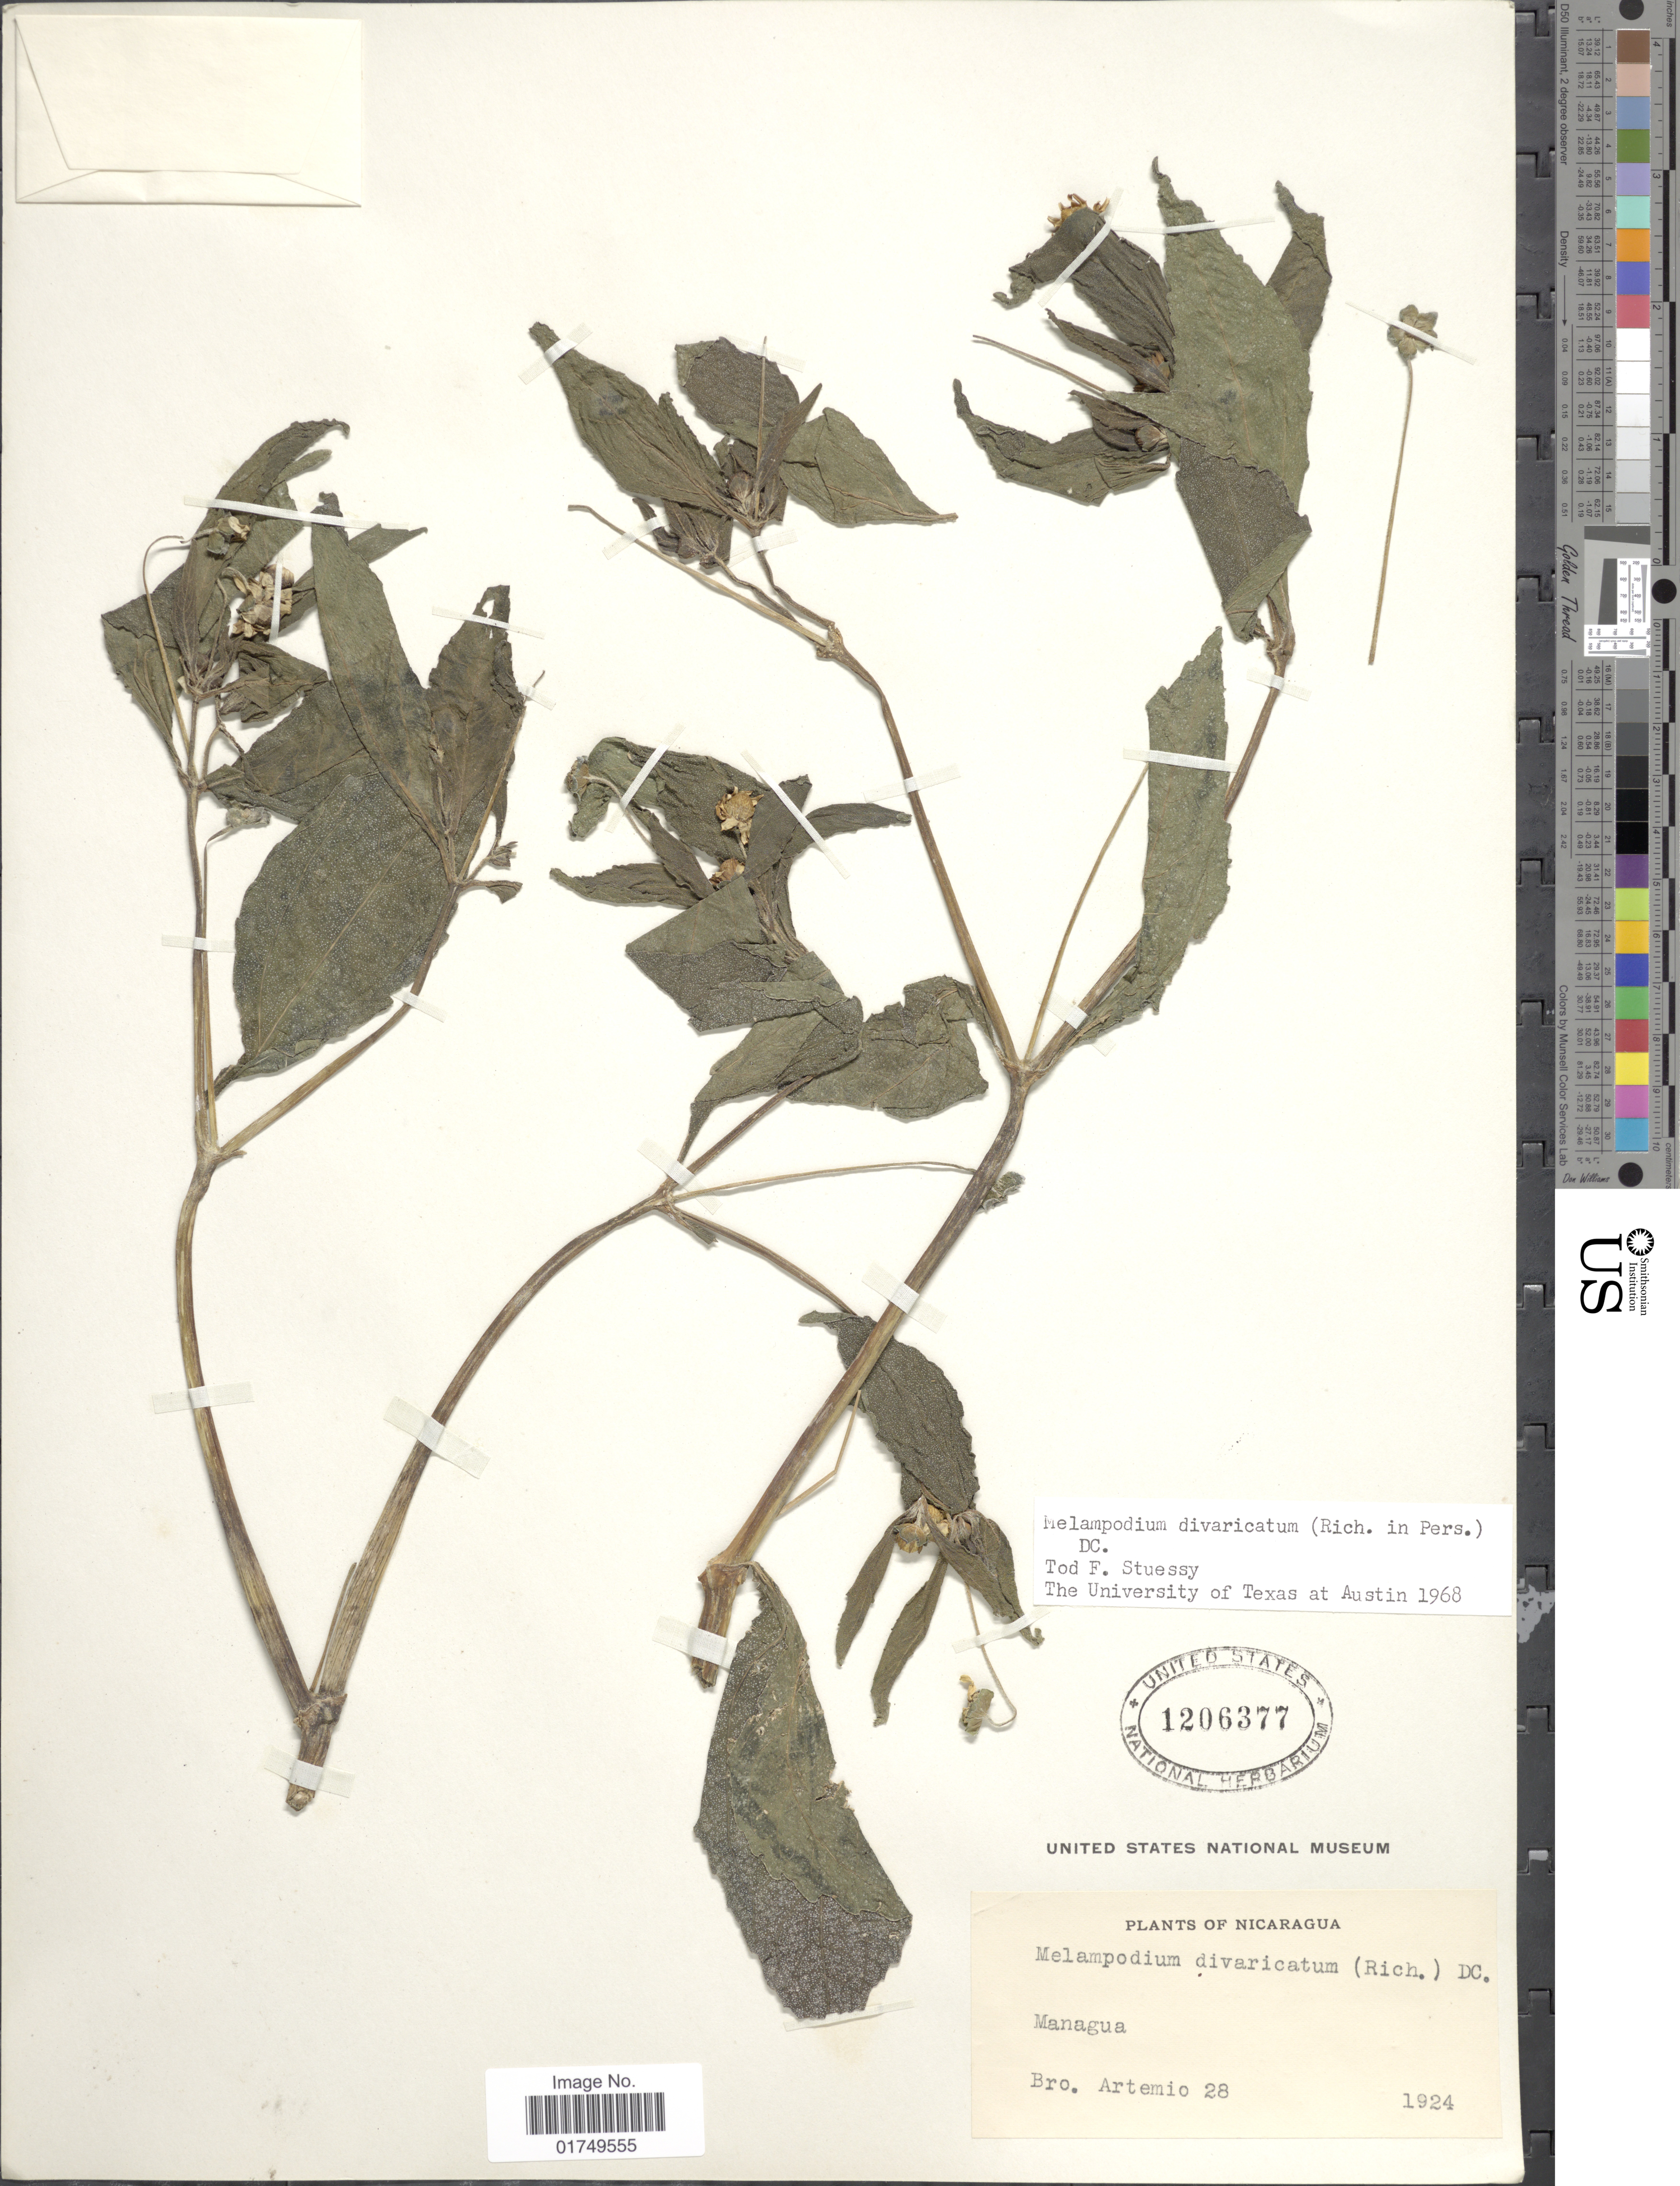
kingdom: Plantae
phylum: Tracheophyta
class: Magnoliopsida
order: Asterales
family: Asteraceae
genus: Melampodium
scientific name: Melampodium divaricatum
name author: (Rich.) DC.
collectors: B. Artemio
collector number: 28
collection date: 1924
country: Nicaragua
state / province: Managua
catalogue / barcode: US 1206377